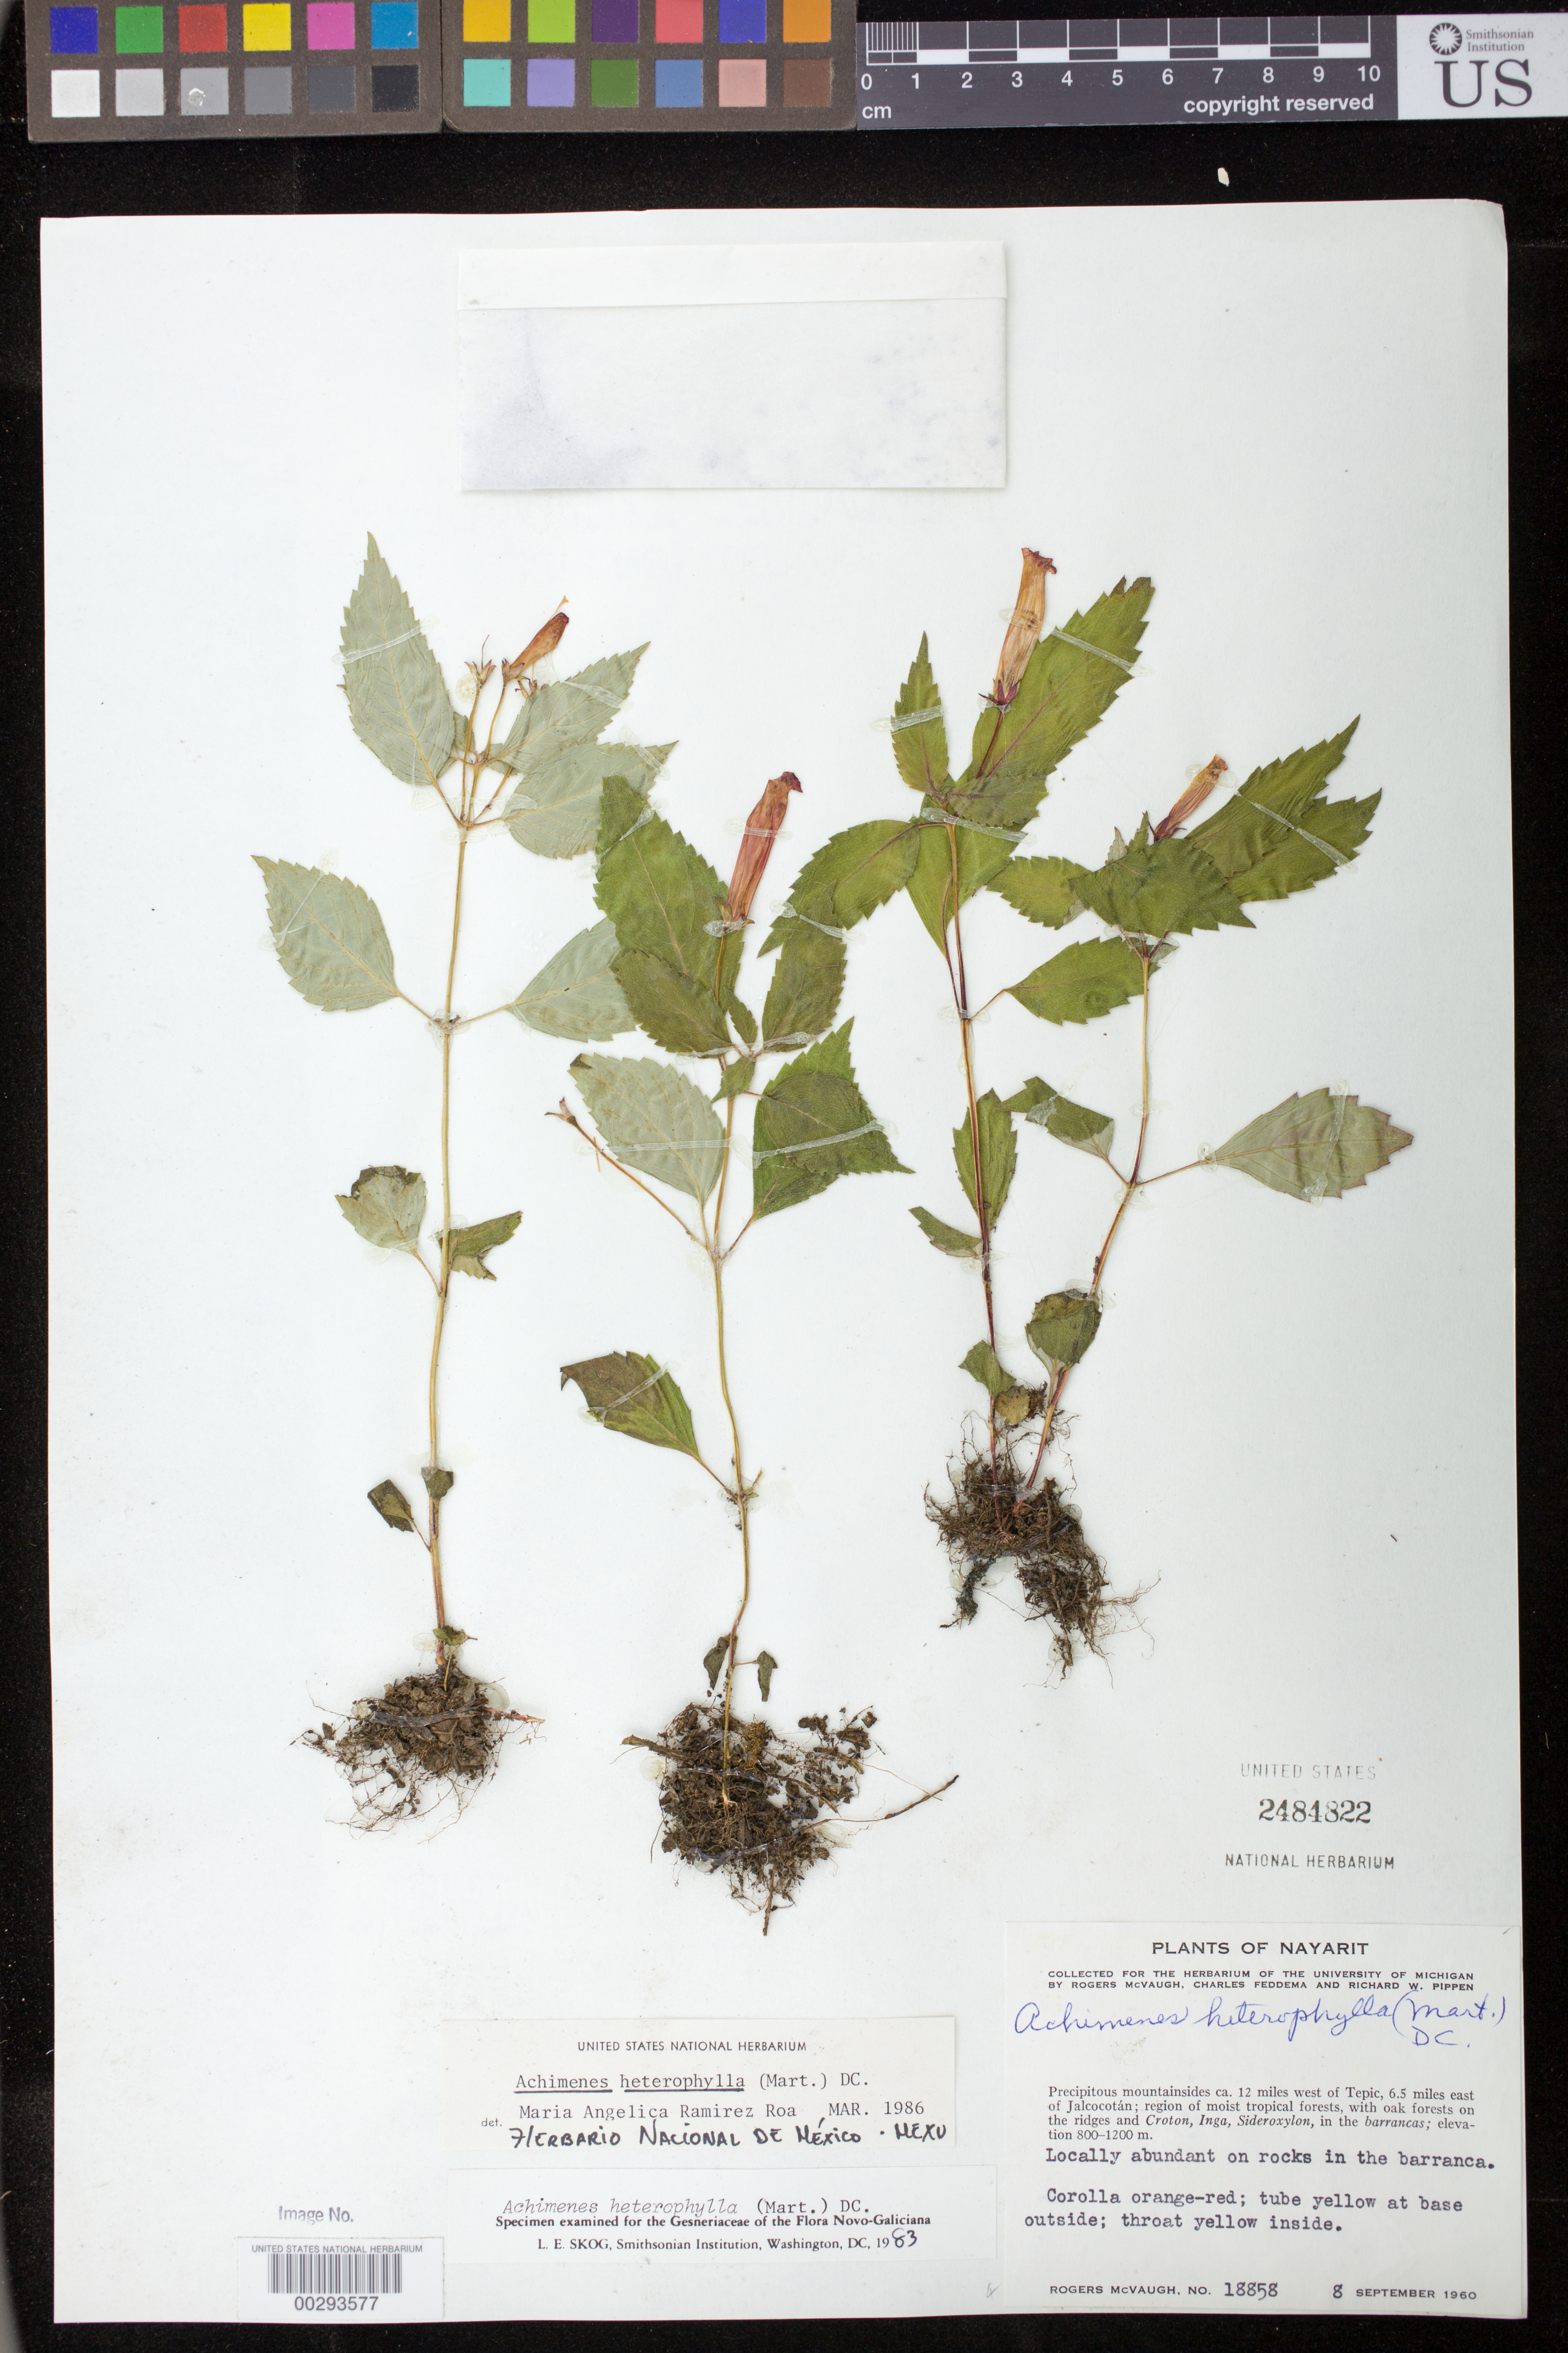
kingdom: Plantae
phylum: Tracheophyta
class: Magnoliopsida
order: Lamiales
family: Gesneriaceae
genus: Achimenes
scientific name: Achimenes heterophylla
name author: (Mart.) DC.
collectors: R. McVaugh, C. Feddema & R. W. Pippen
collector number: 18858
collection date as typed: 08 Sep 1960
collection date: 1960-09-08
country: Mexico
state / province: Nayarit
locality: Ca 12 mi W of Tepic, 6.5 mi E of Jalcocotan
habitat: Locally abundant on rocks in the barranca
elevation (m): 800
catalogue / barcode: US 2484822